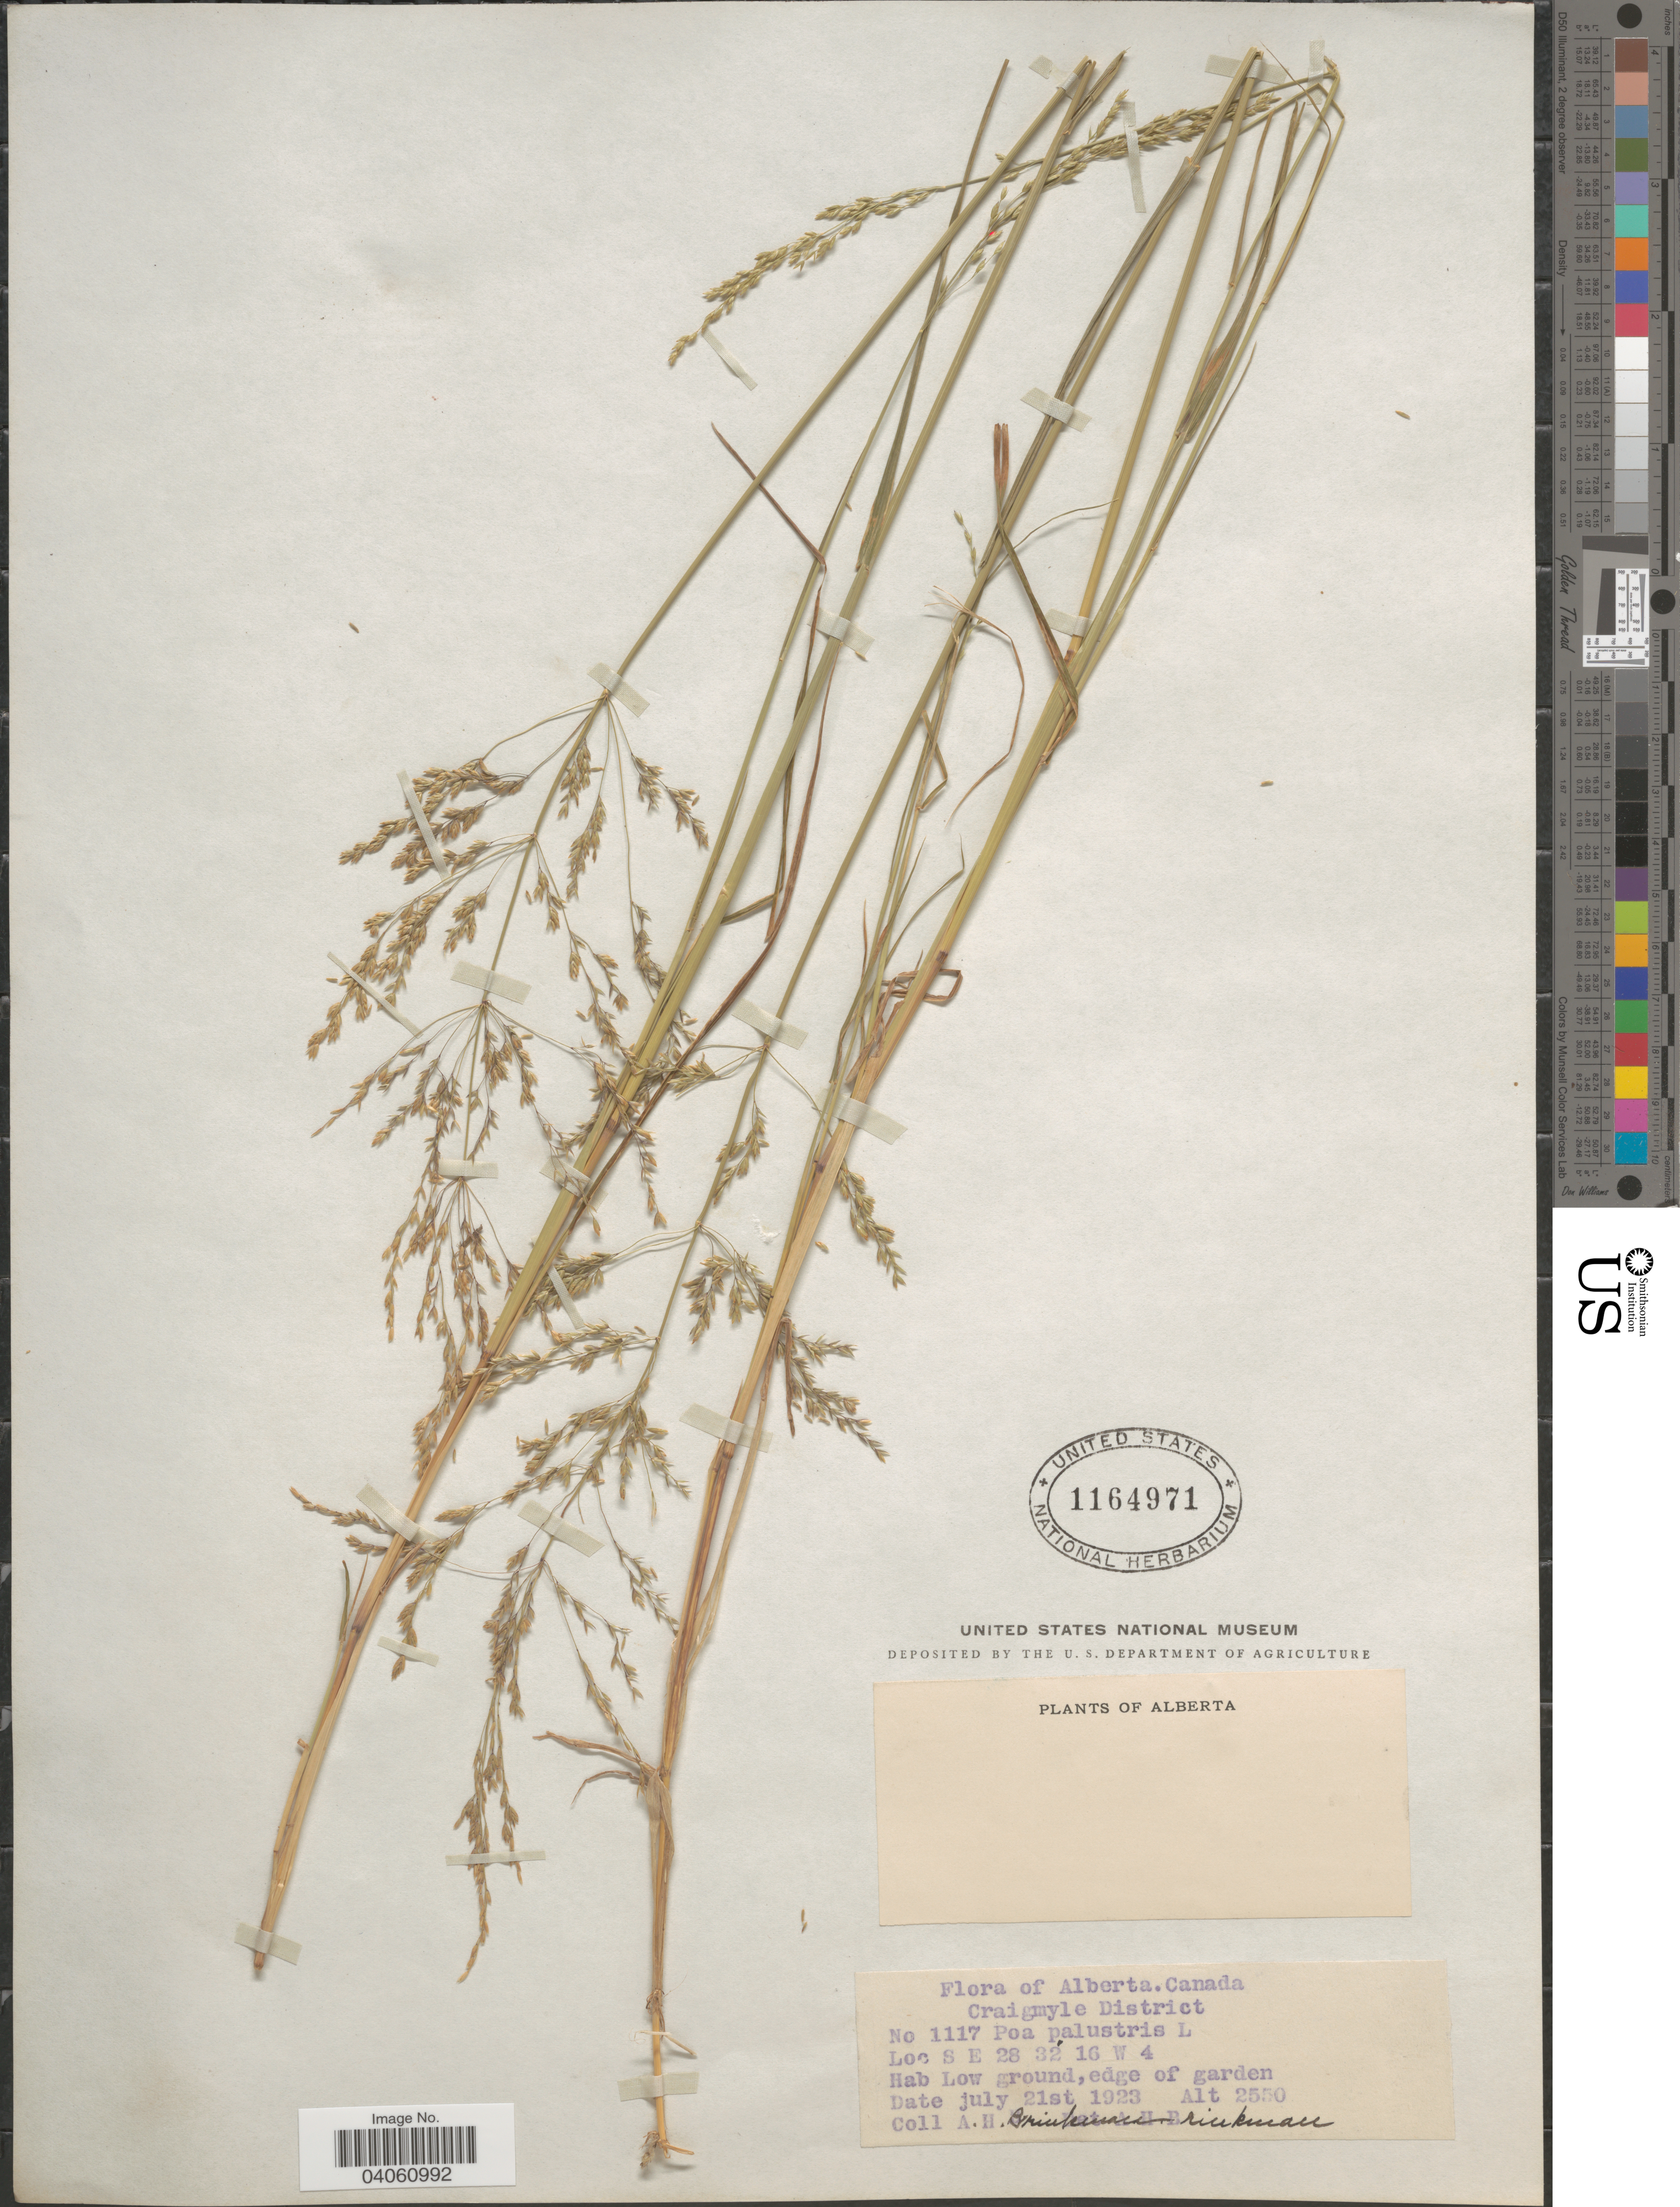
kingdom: Plantae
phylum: Tracheophyta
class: Liliopsida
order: Poales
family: Poaceae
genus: Poa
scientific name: Poa palustris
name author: L.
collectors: A. Brinkman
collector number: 1117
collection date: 1923-07-21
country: Canada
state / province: Alberta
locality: Craigmyle District. S E 28 32 16 W 4. Low ground, edge of garden.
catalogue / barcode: US 1164971